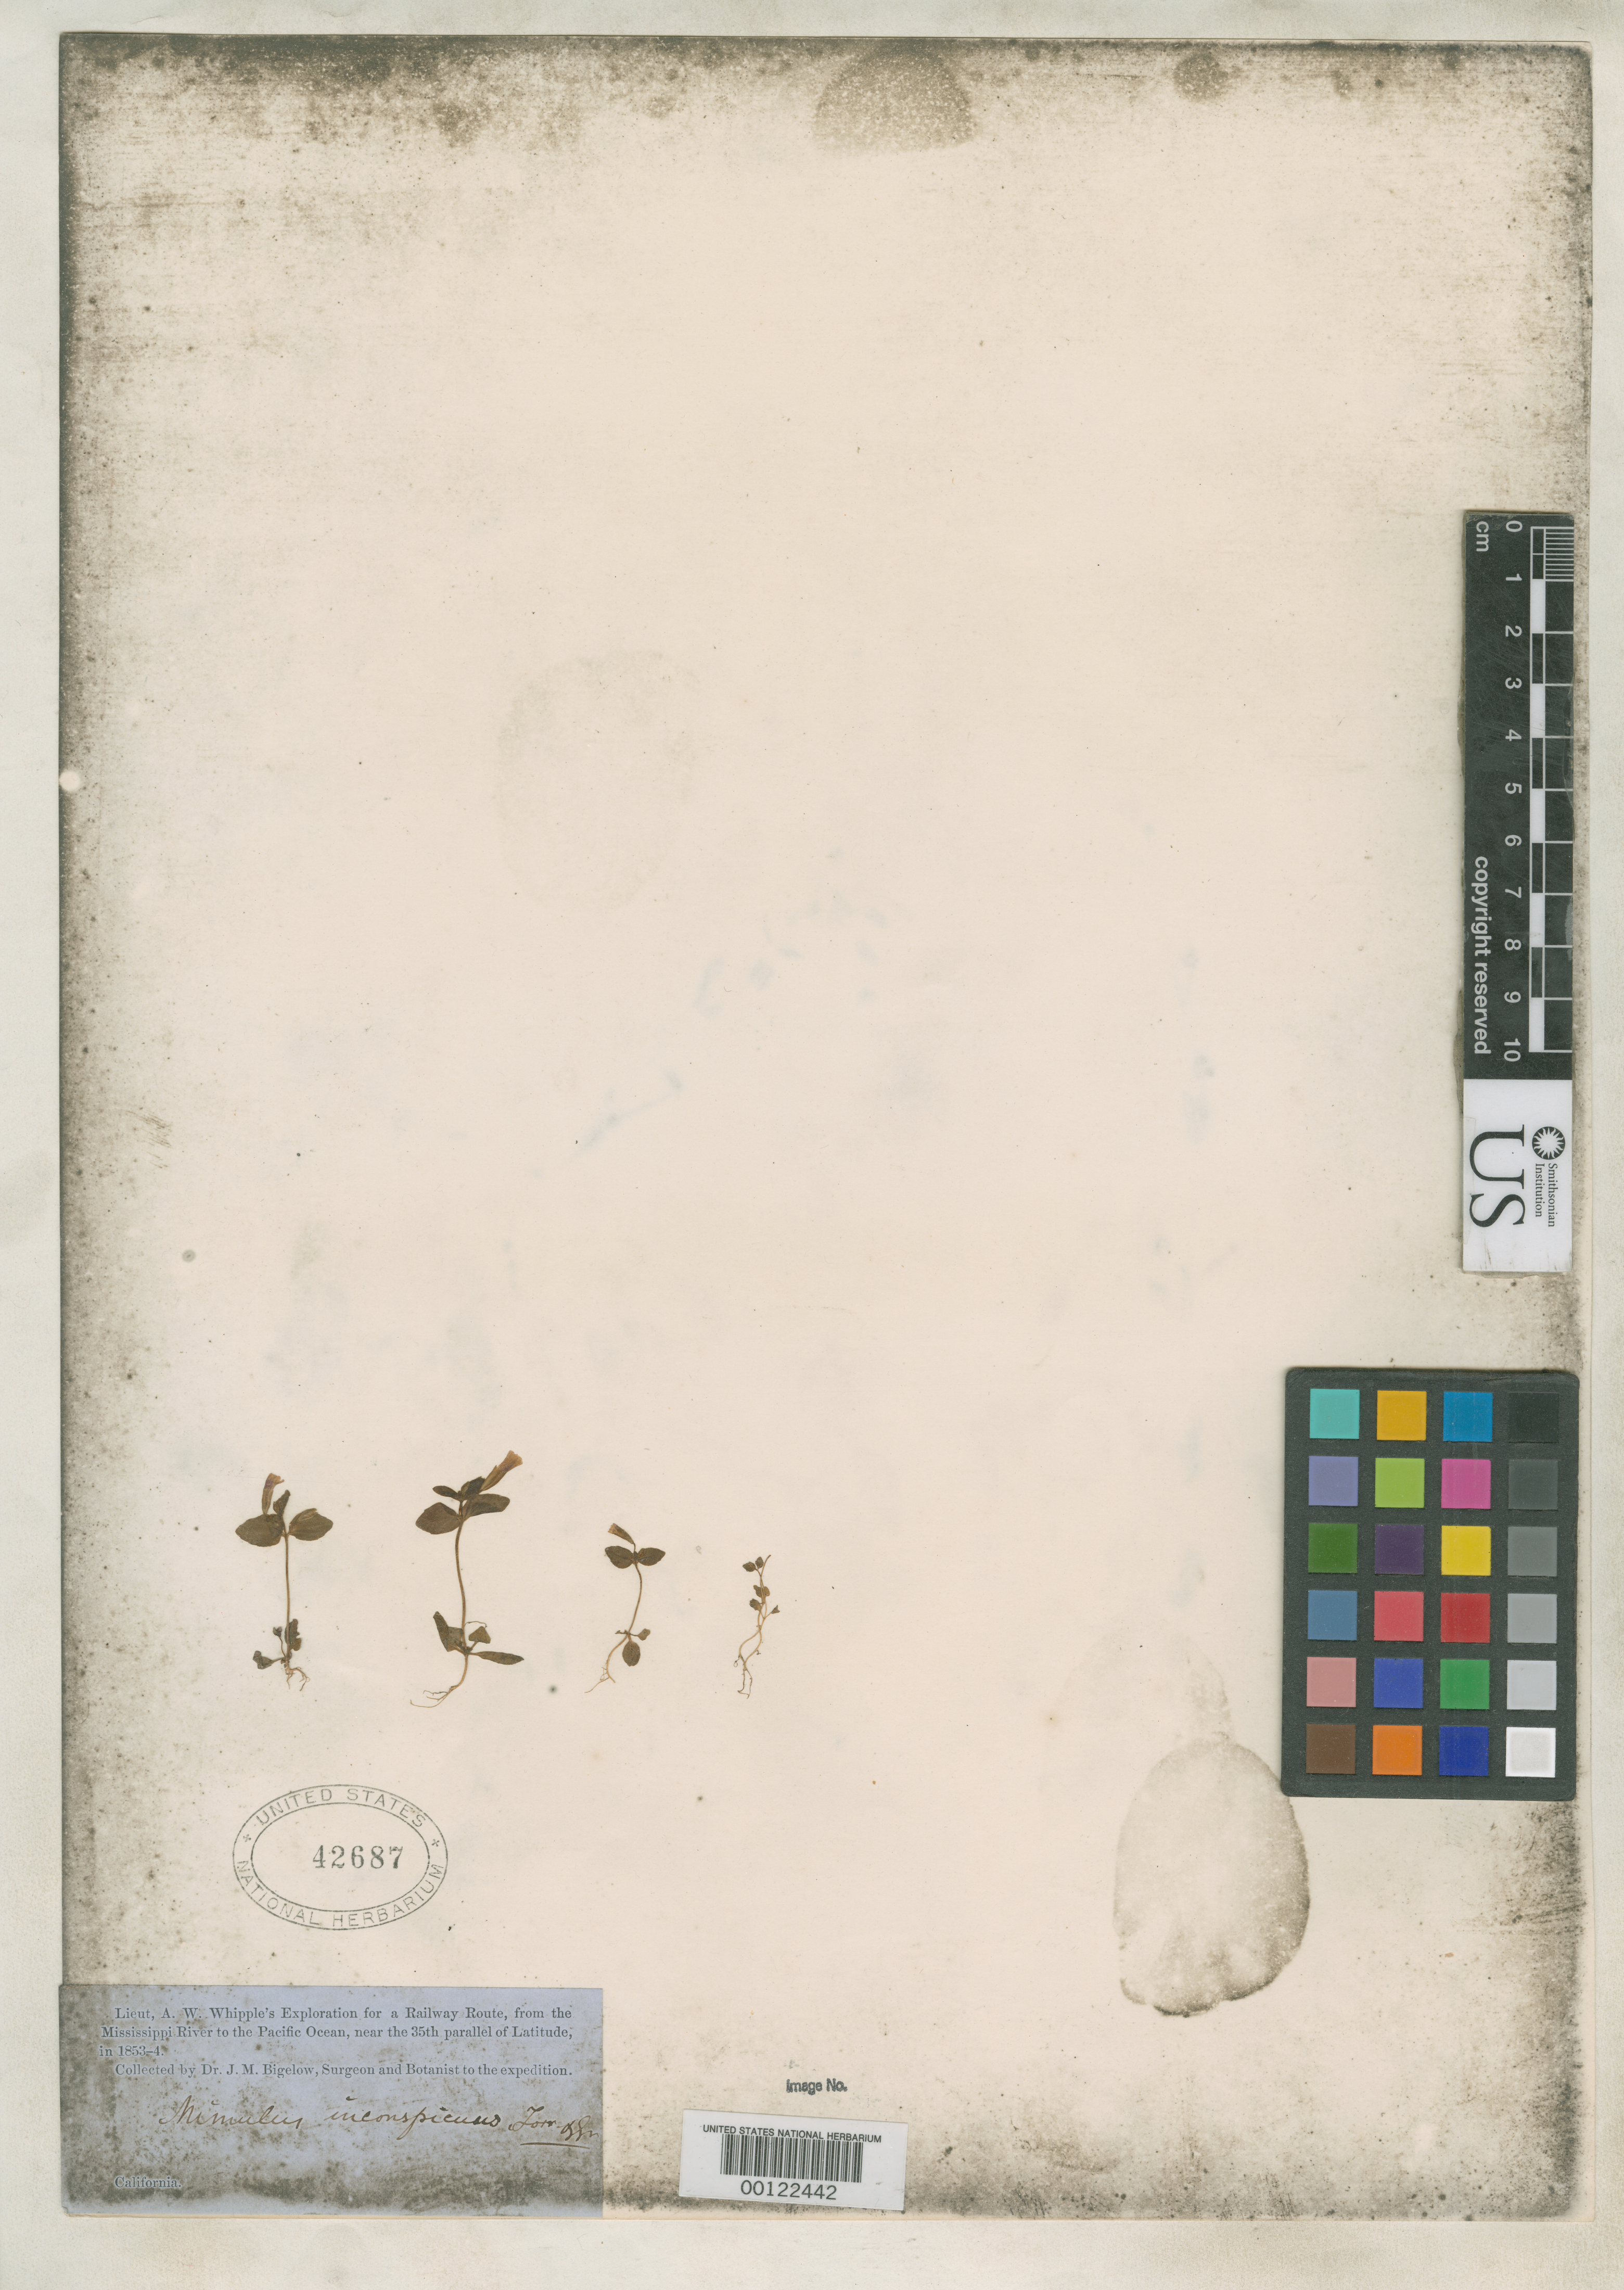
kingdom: Plantae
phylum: Tracheophyta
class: Magnoliopsida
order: Lamiales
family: Phrymaceae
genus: Mimulus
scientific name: Mimulus inconspicuus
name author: A. Gray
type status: Possible Isotype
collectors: J. M. Bigelow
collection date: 1853/1854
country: United States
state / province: California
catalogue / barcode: US 42687